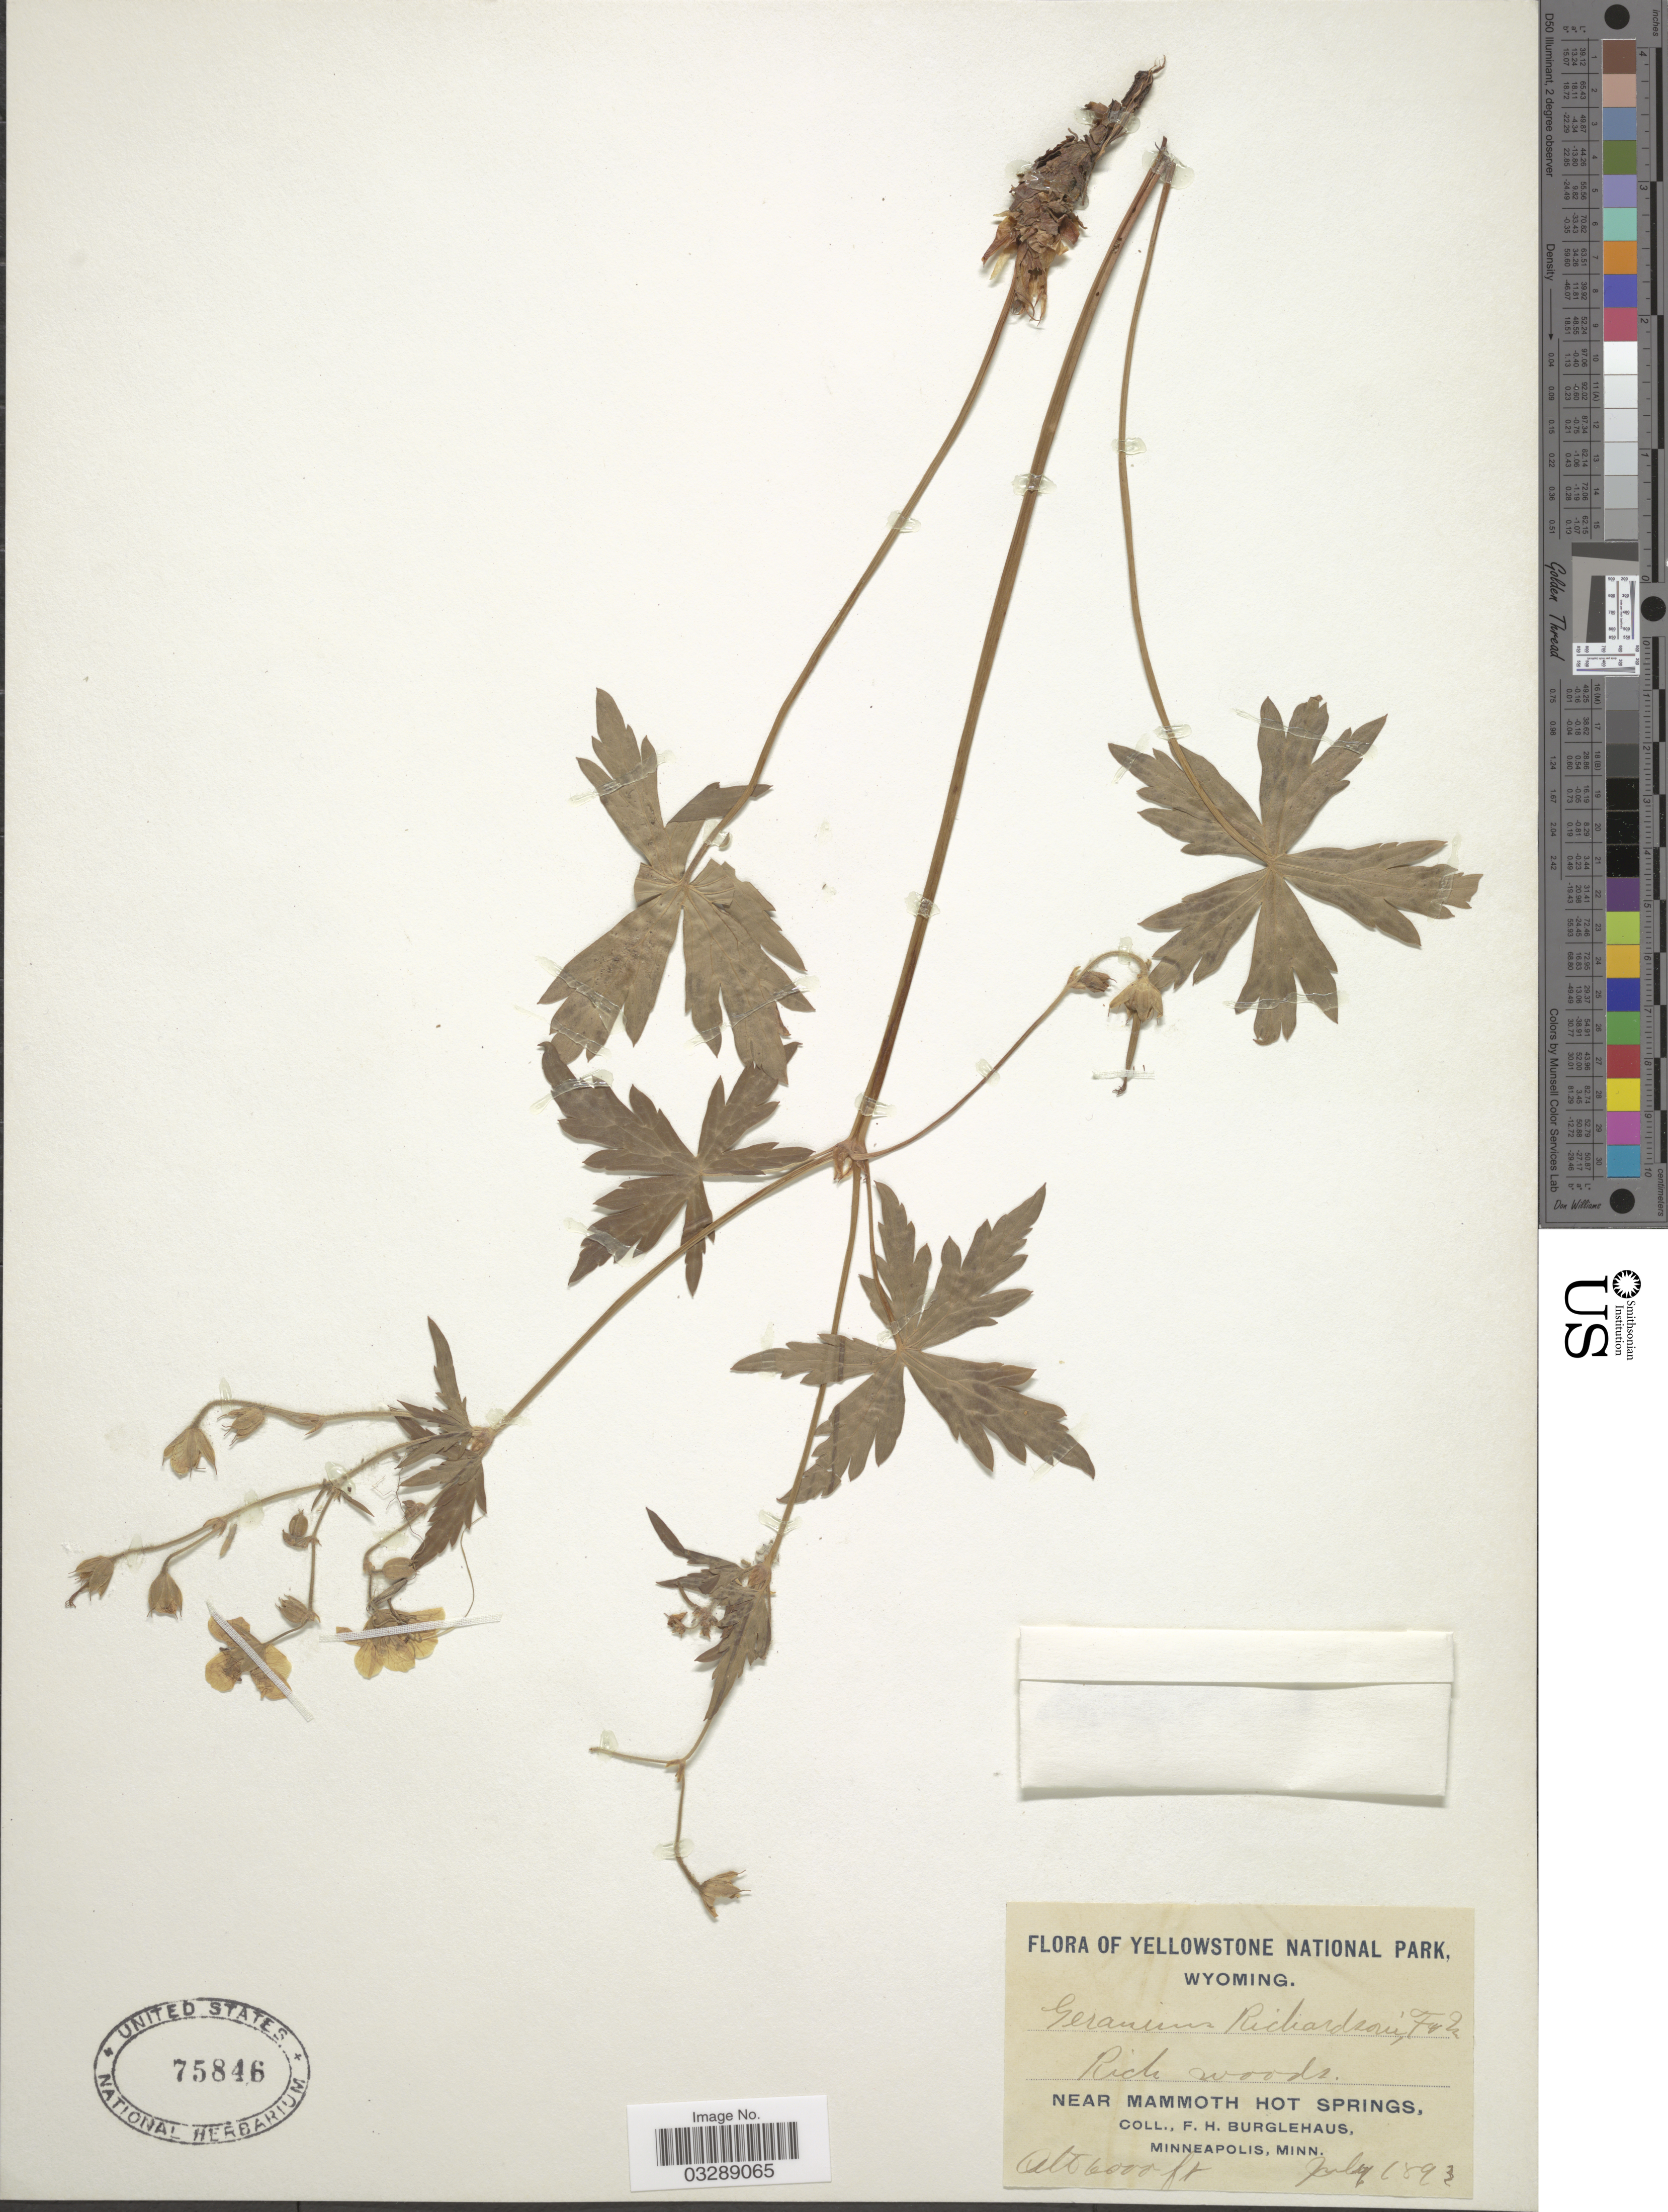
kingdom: Plantae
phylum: Tracheophyta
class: Magnoliopsida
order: Geraniales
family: Geraniaceae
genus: Geranium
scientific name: Geranium richardsonii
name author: Fisch. & Trautv.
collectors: F. Burglehaus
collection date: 1893-07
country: United States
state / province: Wyoming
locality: Yellowstone National Park. Near Mammoth Hot Springs.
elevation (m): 1829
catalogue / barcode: US 75846